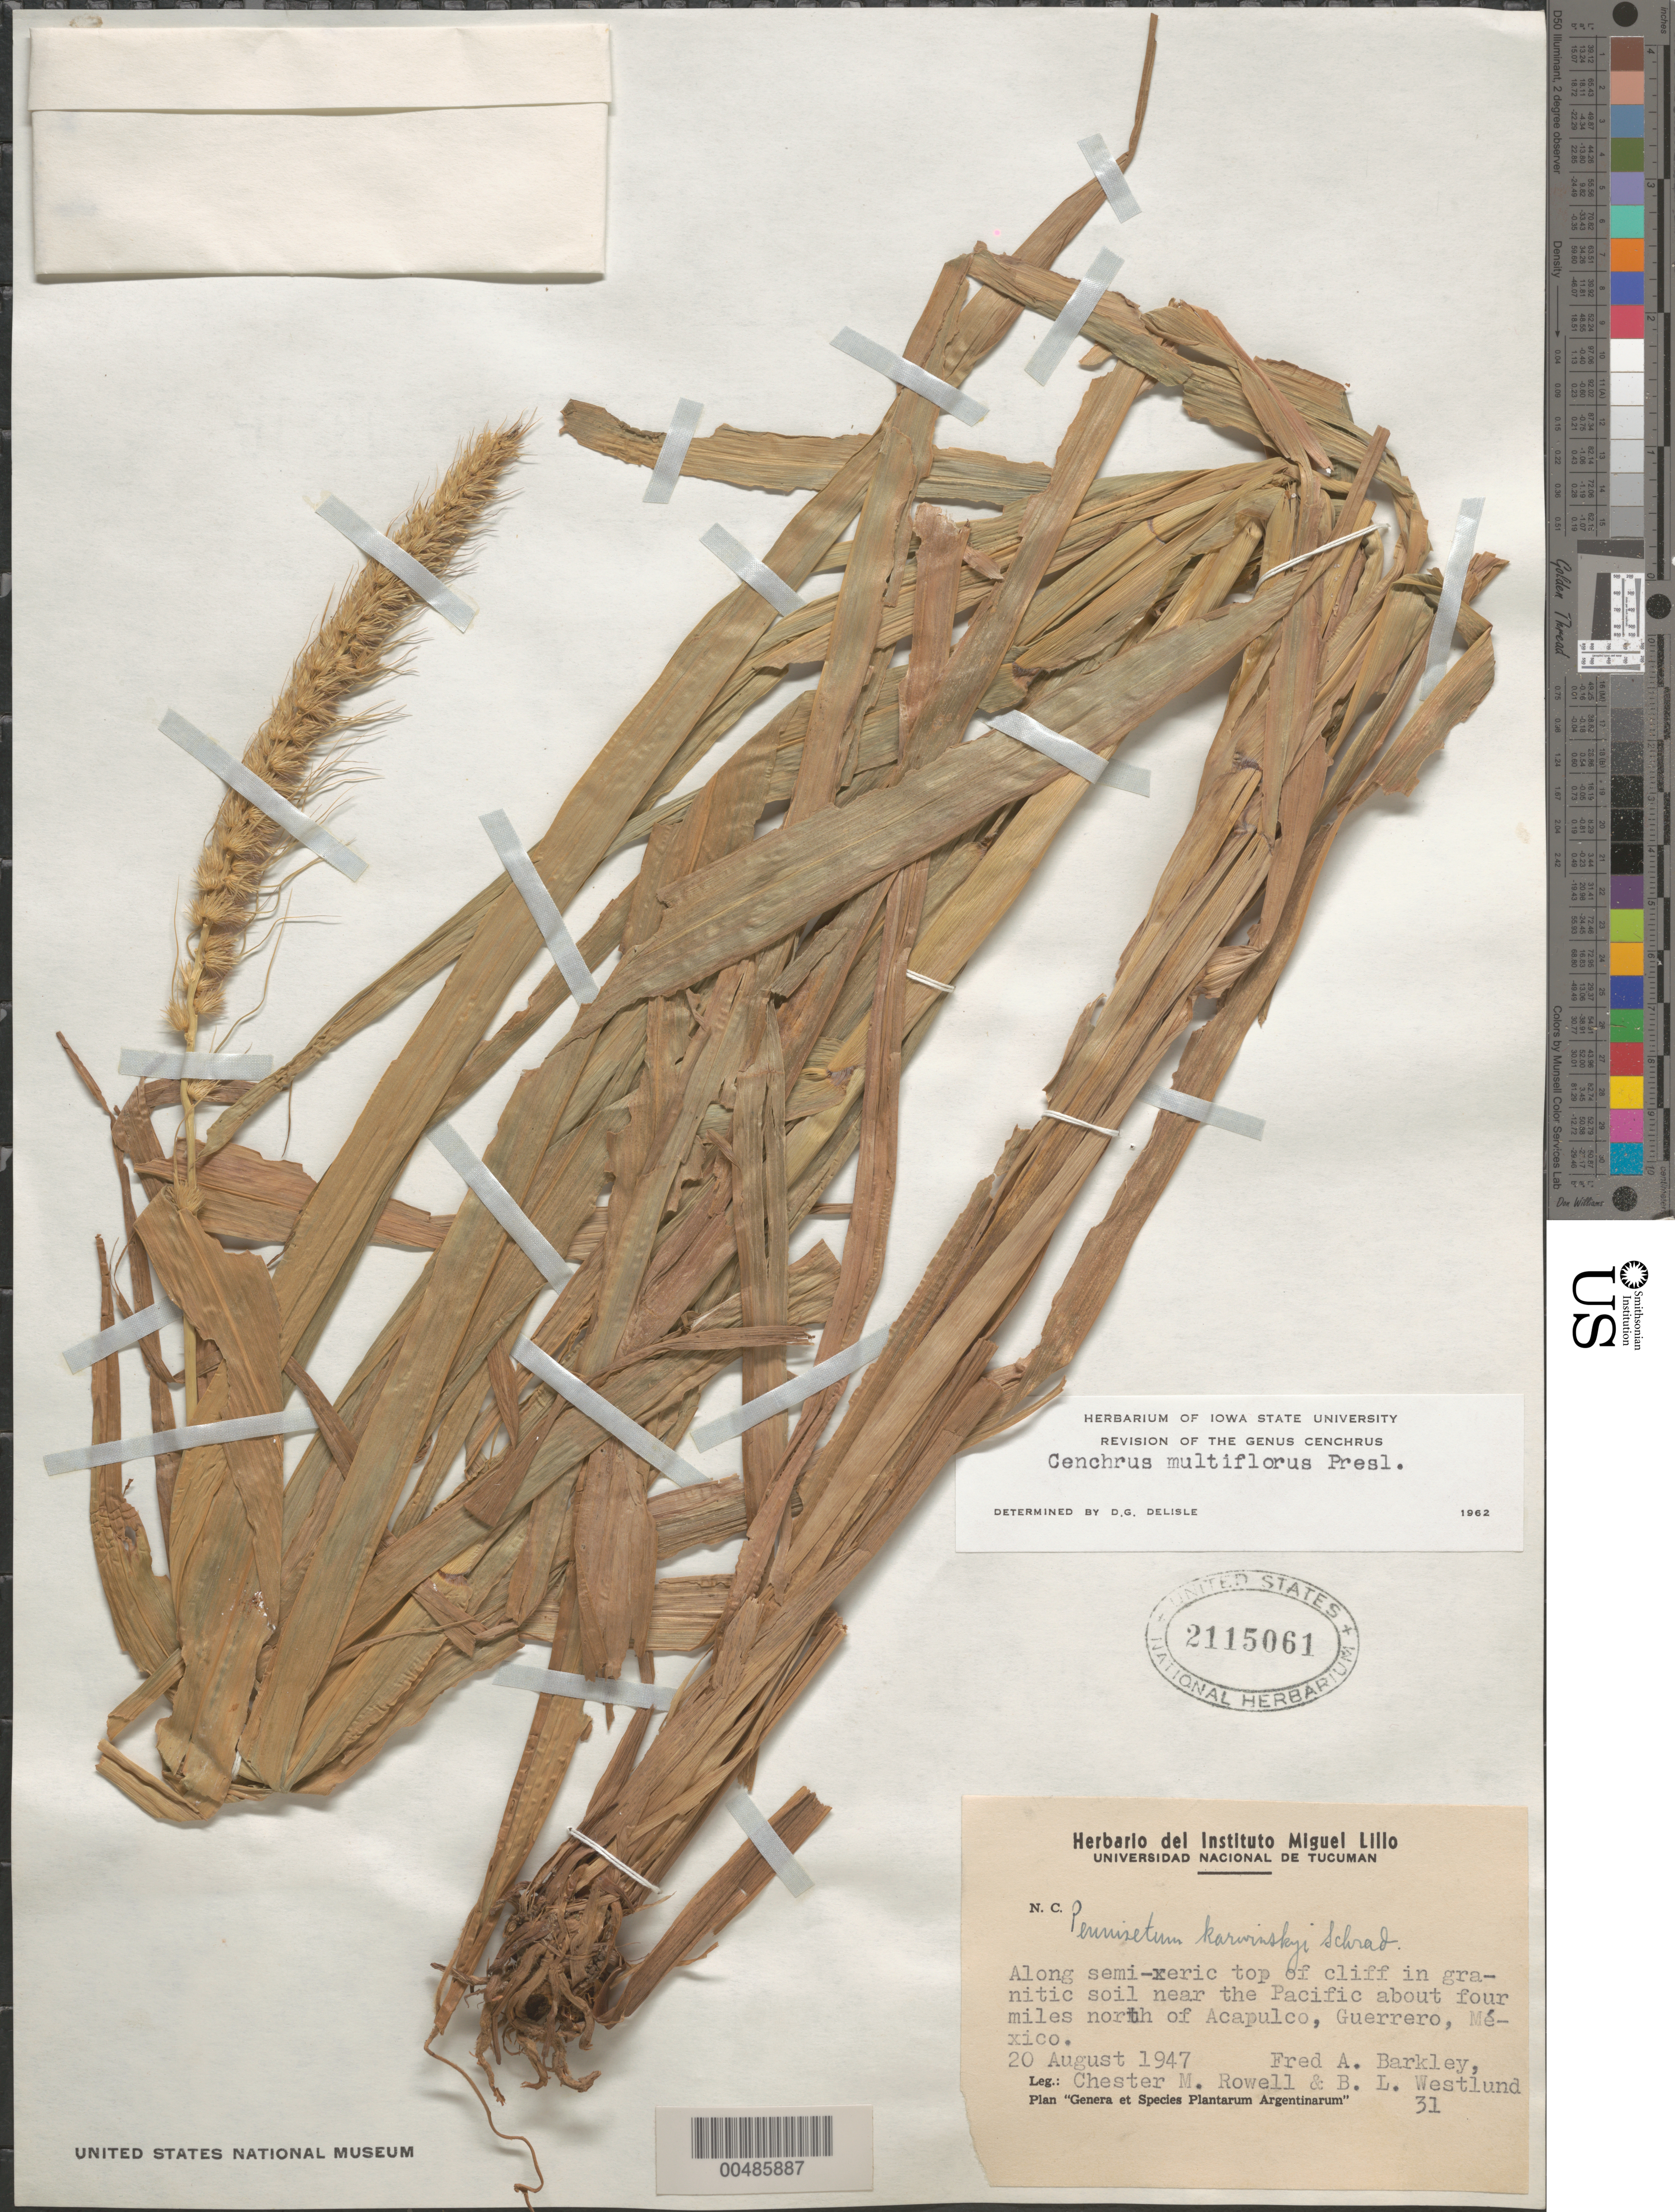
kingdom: Plantae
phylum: Tracheophyta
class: Liliopsida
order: Poales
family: Poaceae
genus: Cenchrus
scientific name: Cenchrus multiflorus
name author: C. Presl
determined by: Delisle, D. G.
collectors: F. A. Barkley, C. M. Rowell & B. Westlund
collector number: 31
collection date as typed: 20 Aug 1947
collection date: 1947-08-20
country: Mexico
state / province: Guerrero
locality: About 4 mi N of Acapulco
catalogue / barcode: US 2115061